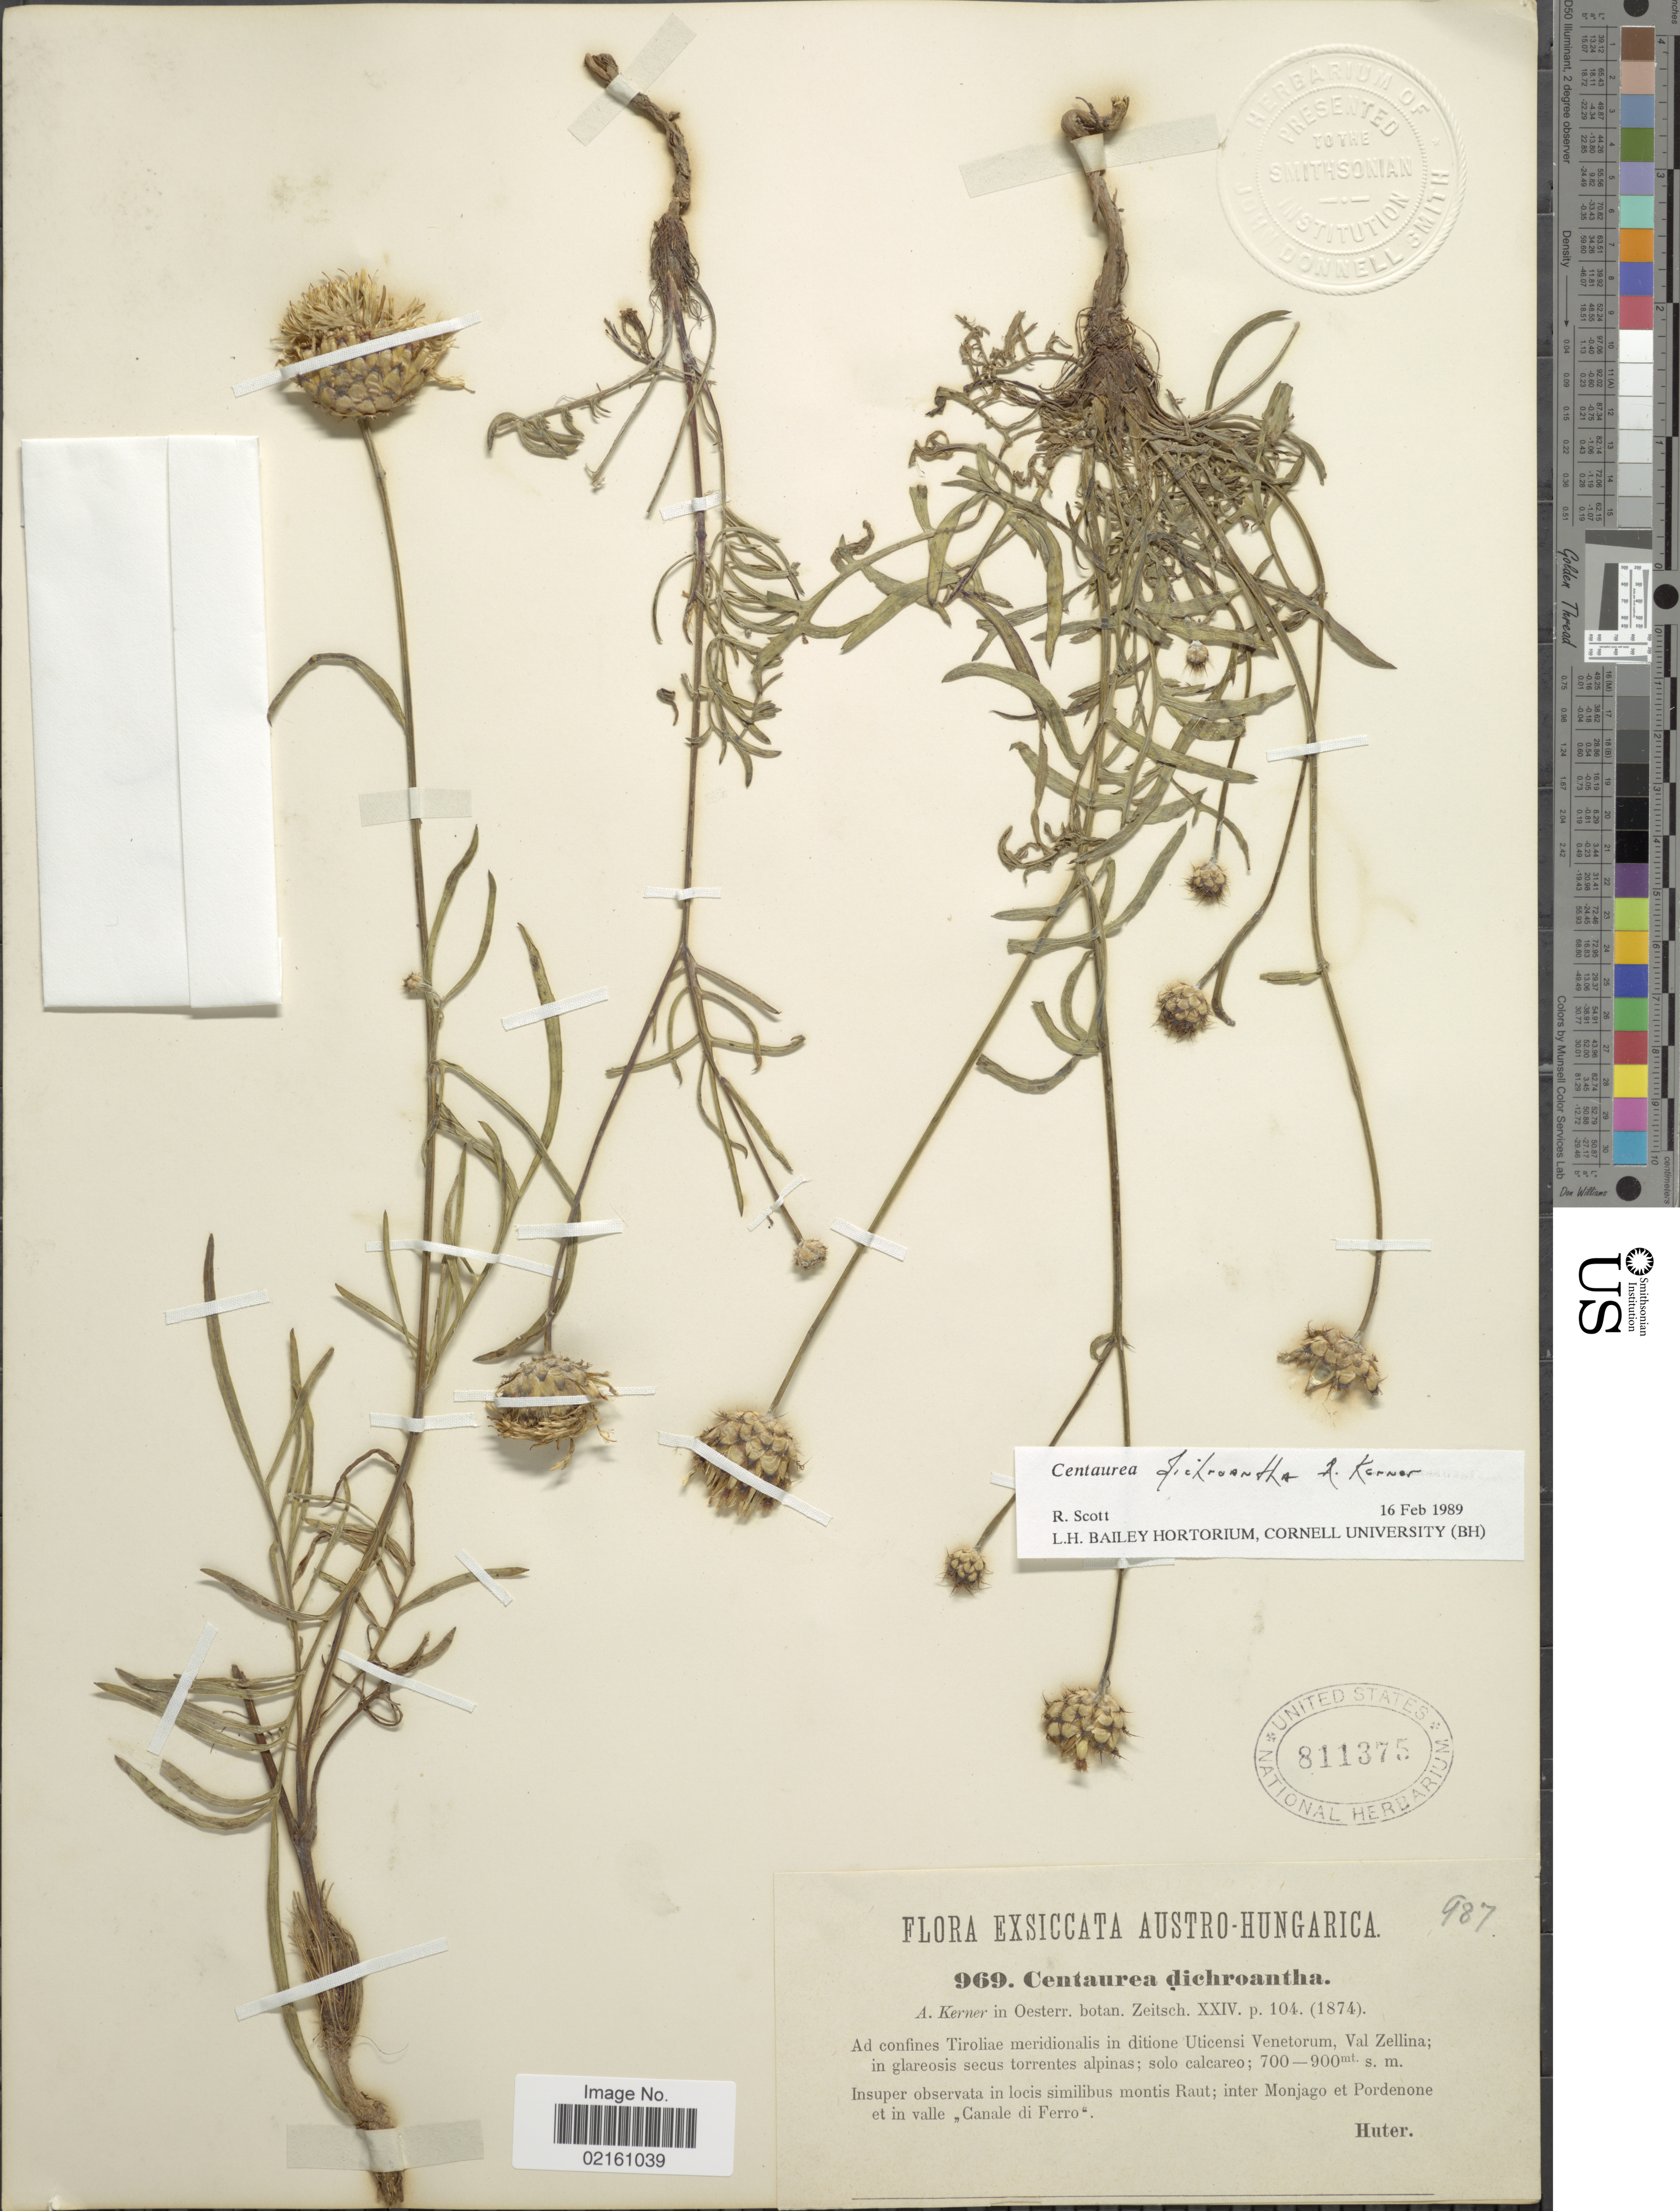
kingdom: Plantae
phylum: Tracheophyta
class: Magnoliopsida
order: Asterales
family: Asteraceae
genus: Centaurea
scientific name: Centaurea dichroantha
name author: A. Kern.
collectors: -. Huter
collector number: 969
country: Austria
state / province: Tirol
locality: Austro-Hungarica, Tiroliae meridionalis in ditione Uticensi Venetorum, Val Zellina, montis Raut, inter Monjago et Pordenone et in valle Canale di Ferro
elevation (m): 700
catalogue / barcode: US 811375